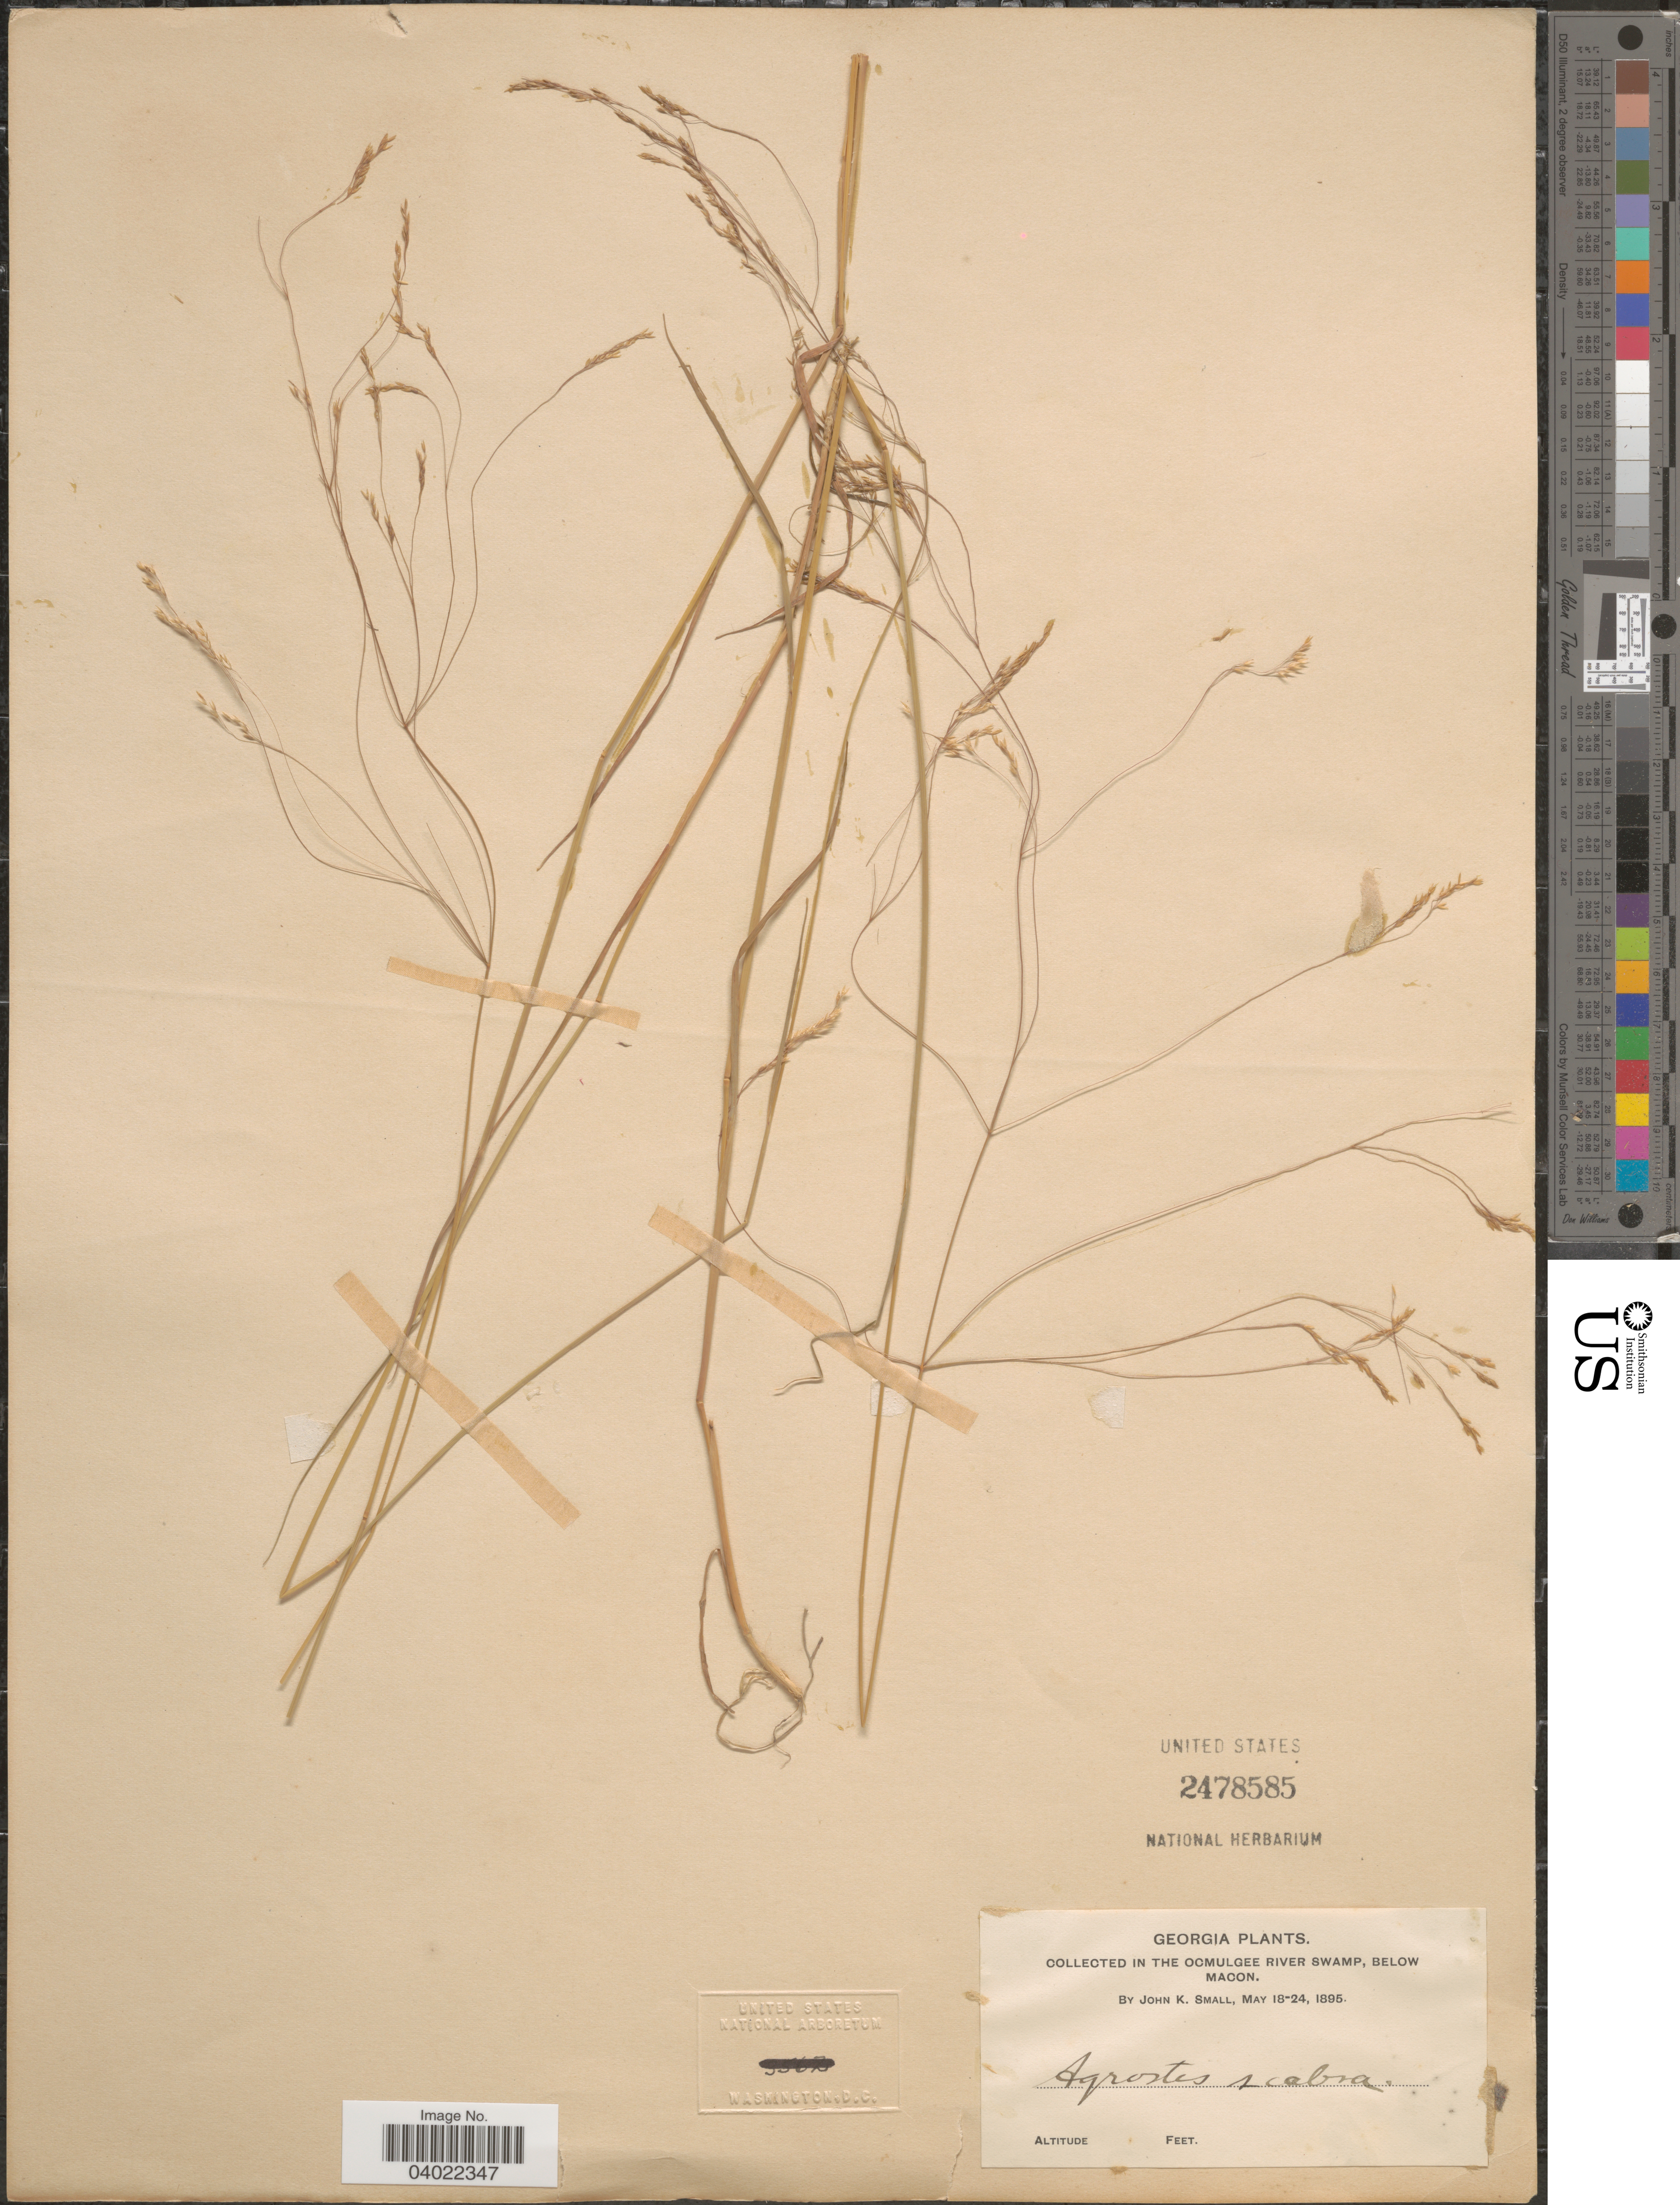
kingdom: Plantae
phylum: Tracheophyta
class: Liliopsida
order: Poales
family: Poaceae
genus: Agrostis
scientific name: Agrostis scabra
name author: Willd.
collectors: J. K. Small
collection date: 1895-05-18/1895-05-24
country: United States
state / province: Georgia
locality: In the Ocmulgee River Swamp, below Macon.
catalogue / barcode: US 2478585